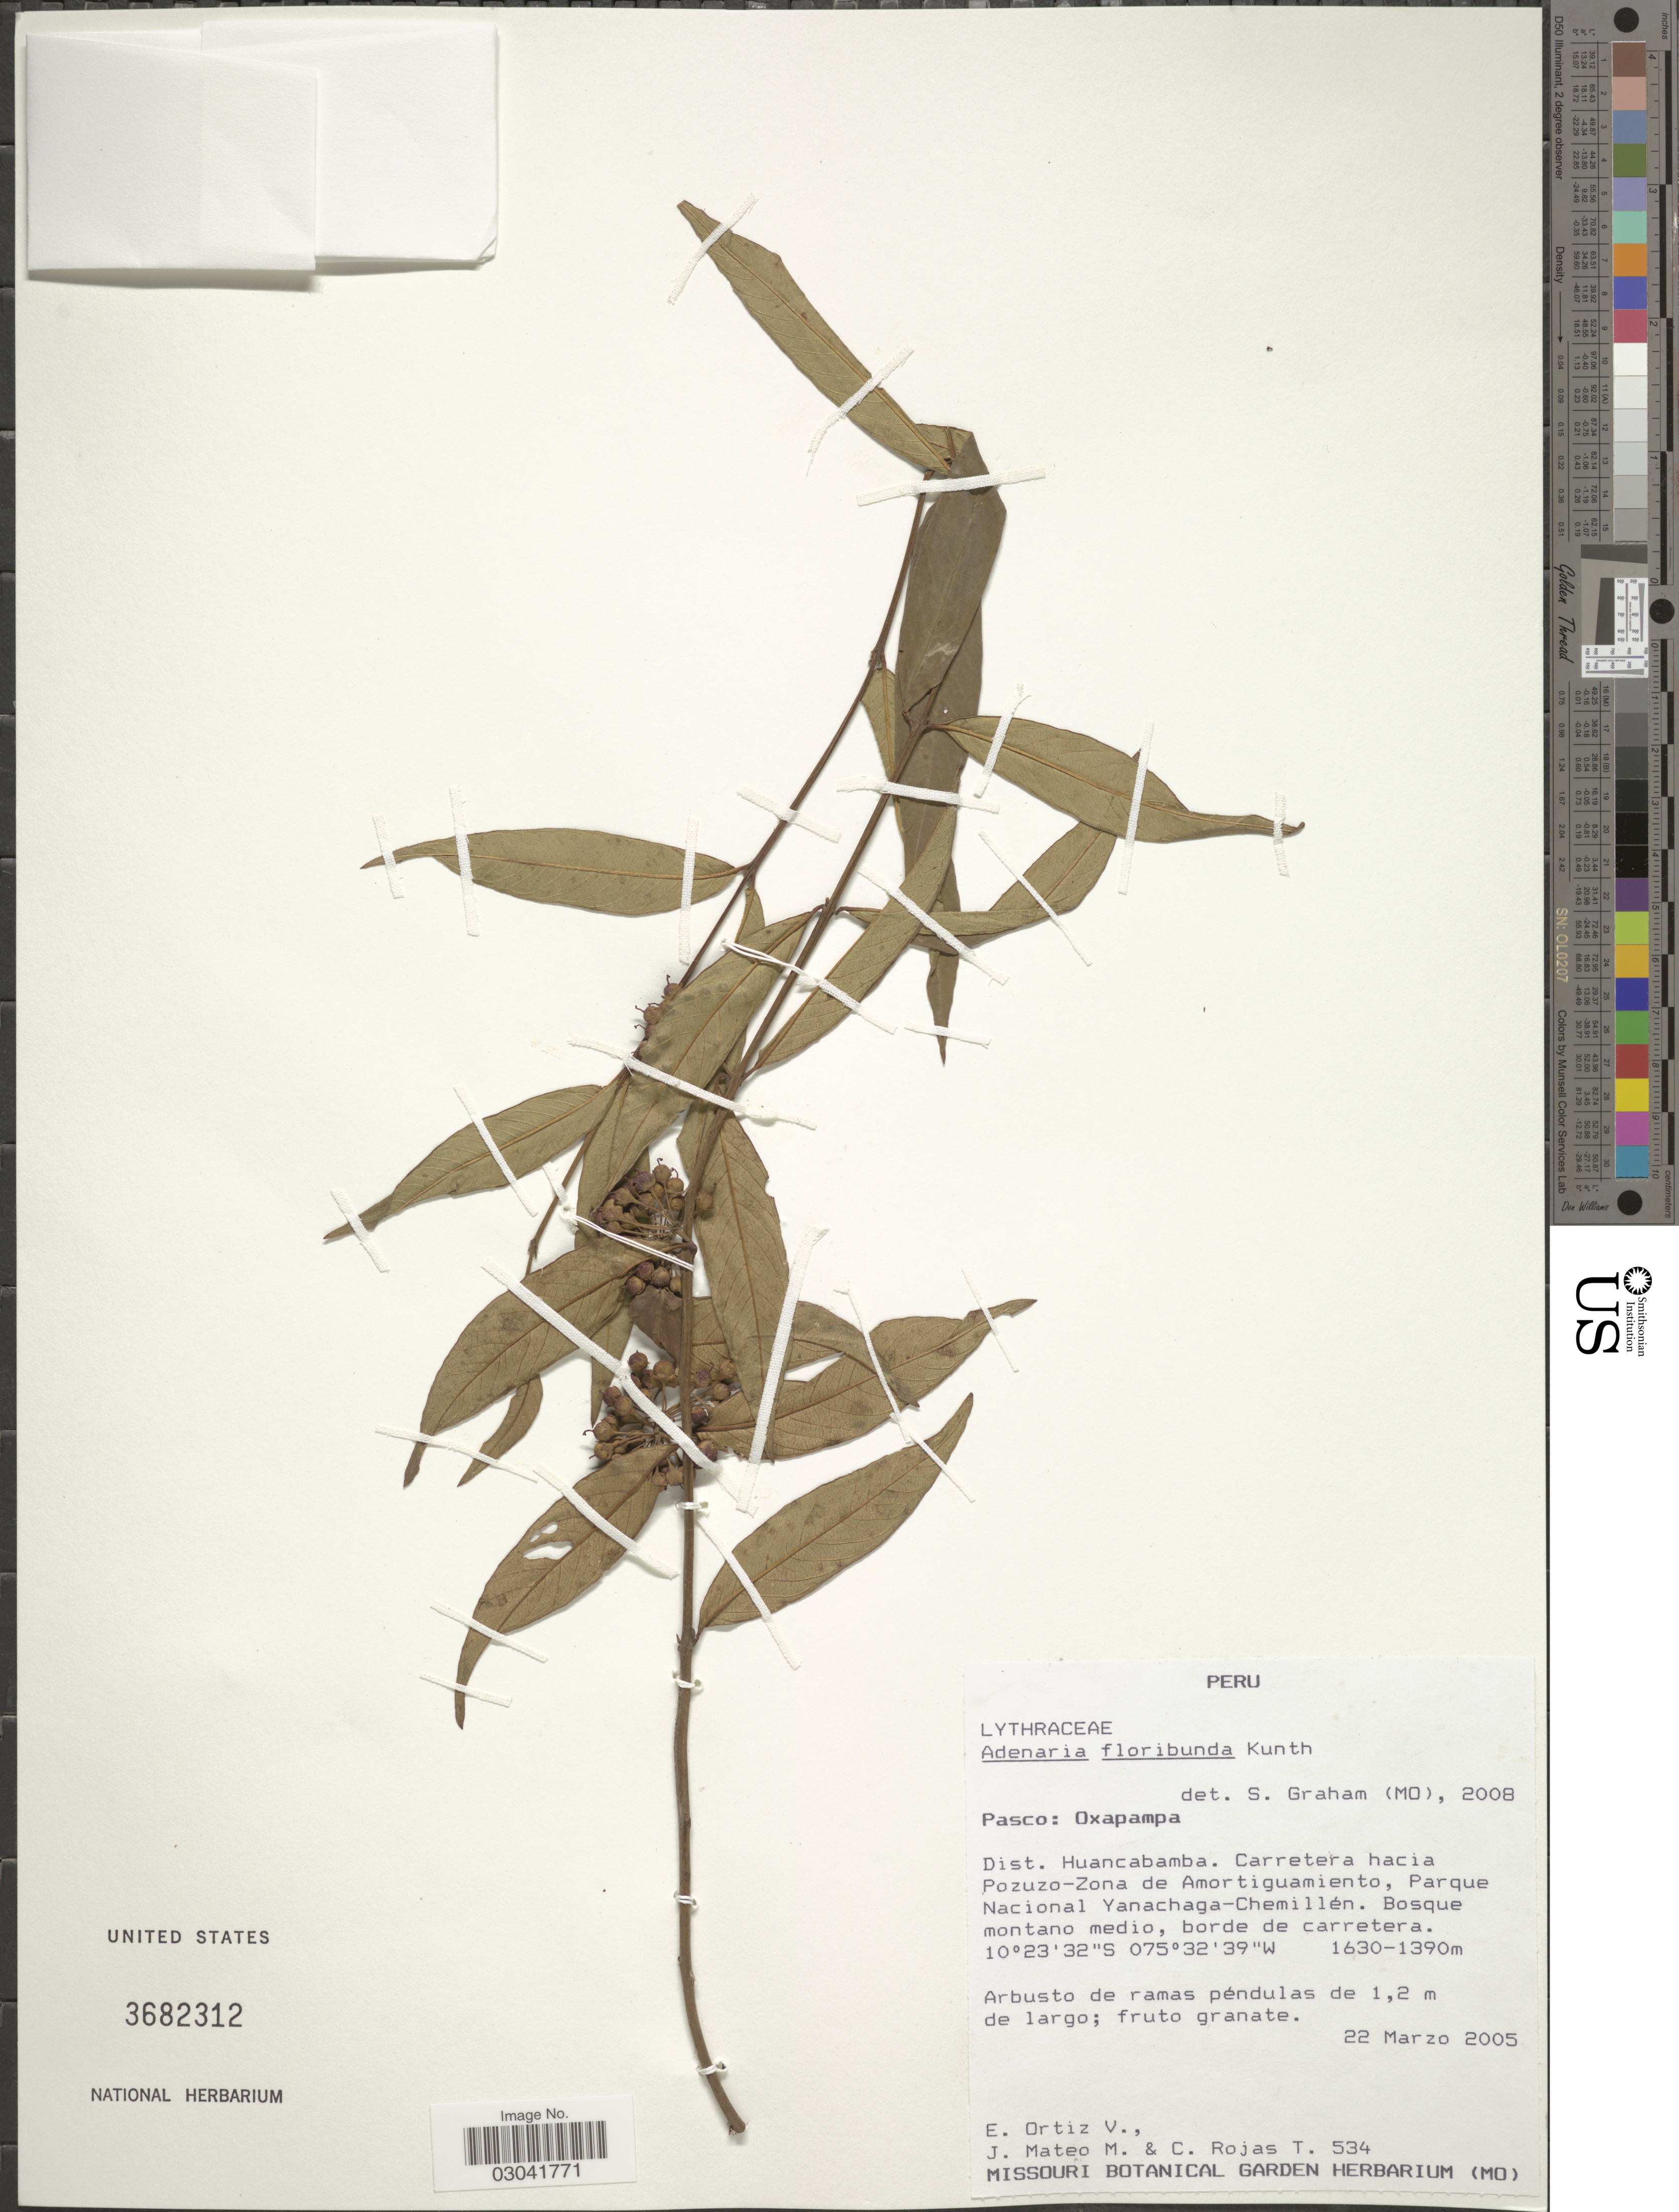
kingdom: Plantae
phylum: Tracheophyta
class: Magnoliopsida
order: Myrtales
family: Lythraceae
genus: Adenaria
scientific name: Adenaria floribunda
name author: Kunth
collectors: E. Ortiz V., J. Mateo M. & C. Rojas T.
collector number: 534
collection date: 2005-03-22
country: Peru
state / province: Pasco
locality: Oxapampa. Dist. Huancabamba. Carretera hacia Pozuzo-Zona de Amortiguamiento, Parque Nacional Yanachaga-Chemillén.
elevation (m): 1390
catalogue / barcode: US 3682312